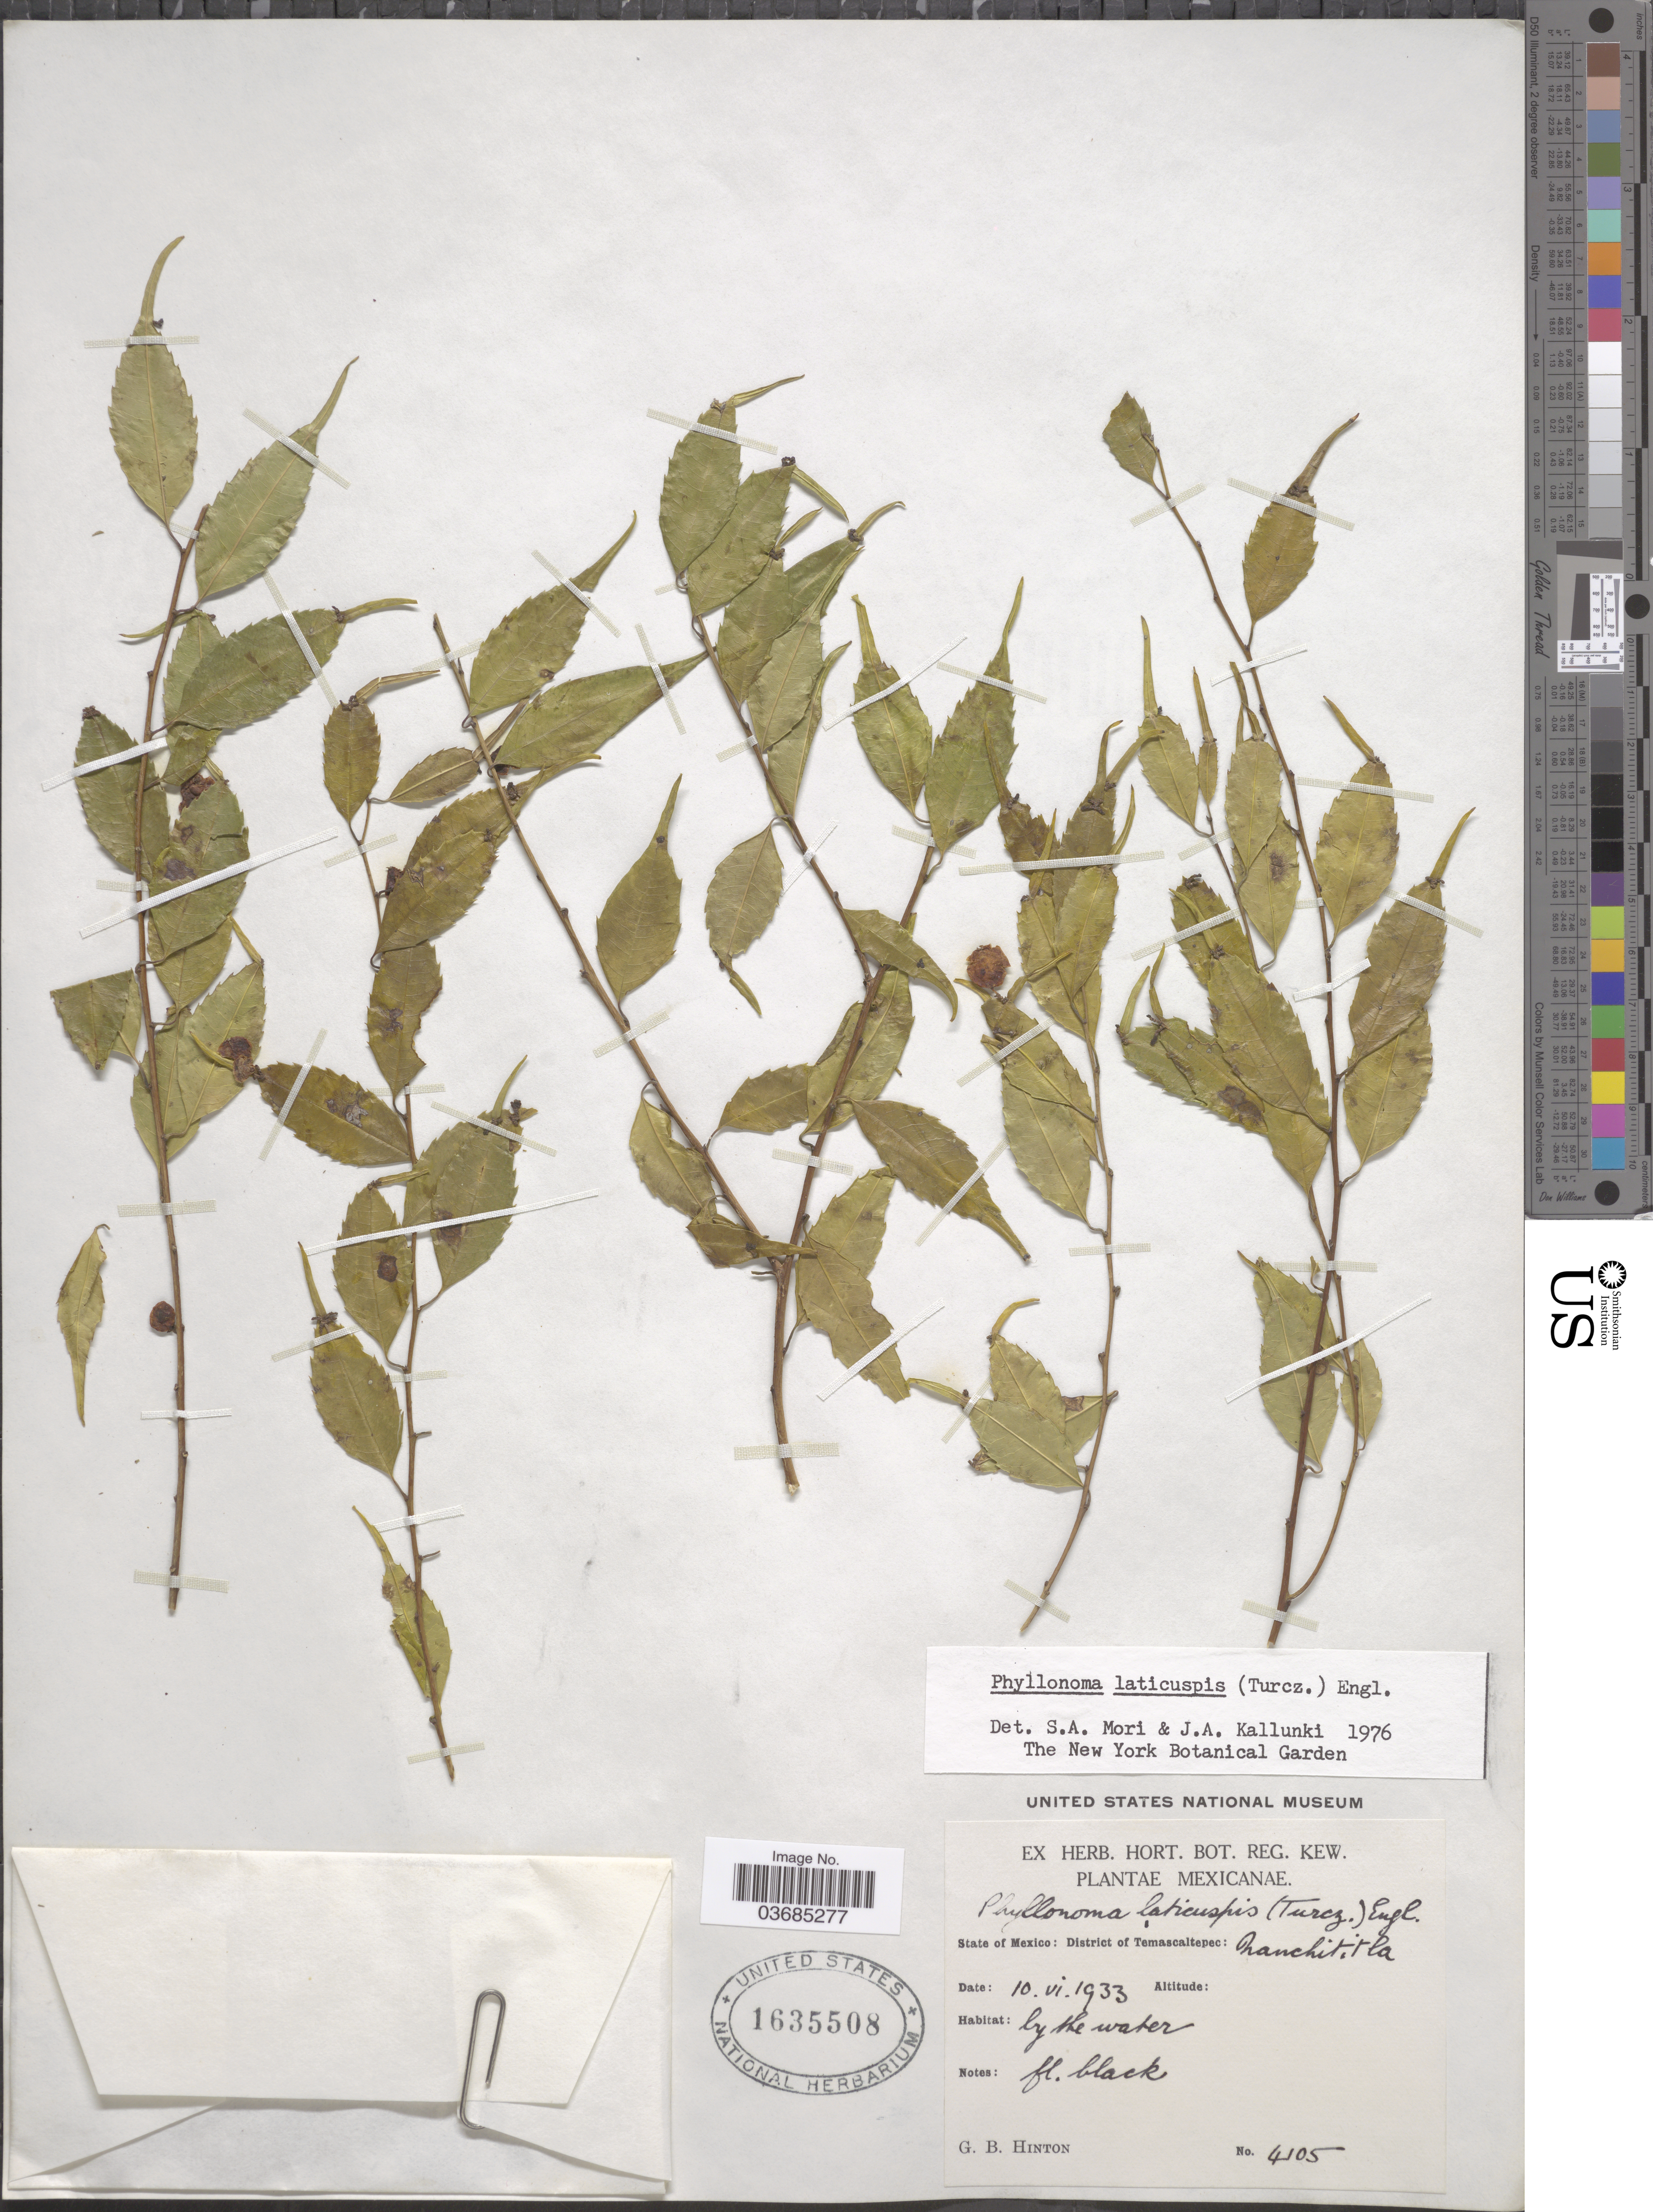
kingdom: Plantae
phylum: Tracheophyta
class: Magnoliopsida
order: Aquifoliales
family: Phyllonomaceae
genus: Phyllonoma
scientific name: Phyllonoma laticuspis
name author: (Turcz.) Engl.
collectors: G. B. Hinton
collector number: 4105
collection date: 1933-06-10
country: Mexico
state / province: México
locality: District of Temascaltepec. Nanchititla.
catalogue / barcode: US 1635508